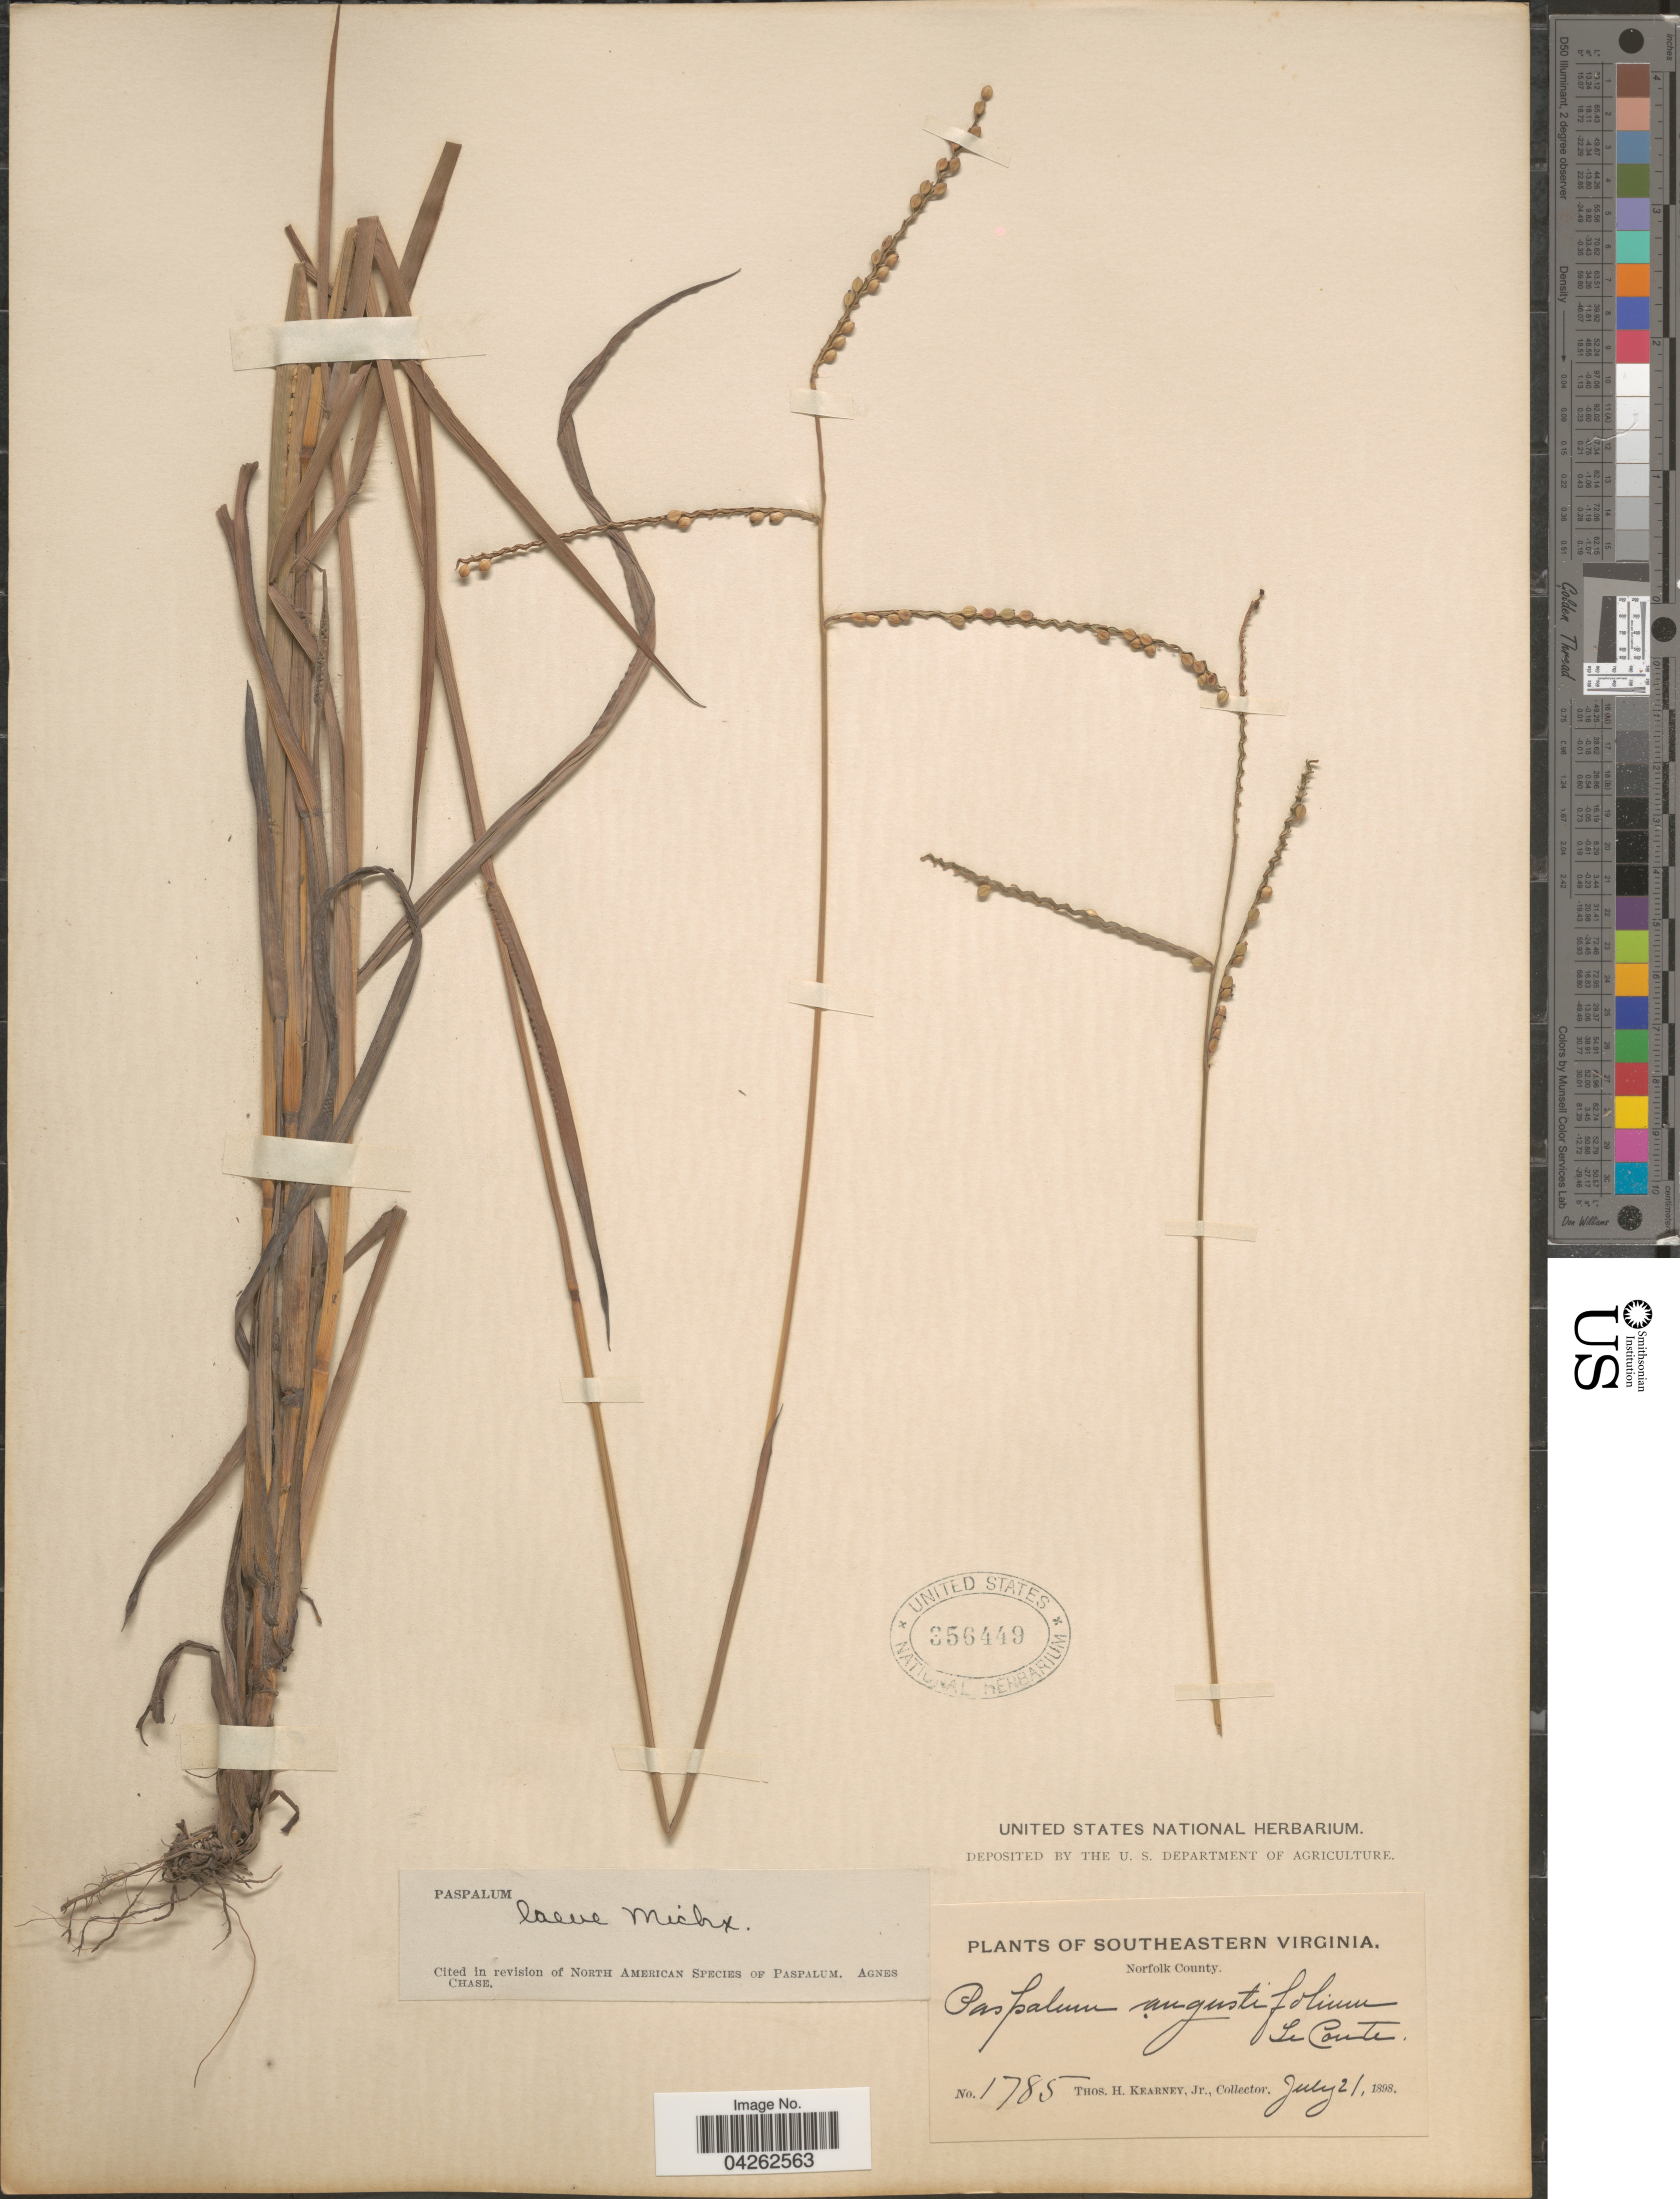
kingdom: Plantae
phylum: Tracheophyta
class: Liliopsida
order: Poales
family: Poaceae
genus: Paspalum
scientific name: Paspalum laeve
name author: Michx.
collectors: T. H. Kearney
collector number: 1785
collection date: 1898-07-21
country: United States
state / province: Virginia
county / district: City of Norfolk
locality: Southeastern Virginia. Norfolk County.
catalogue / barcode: US 356449